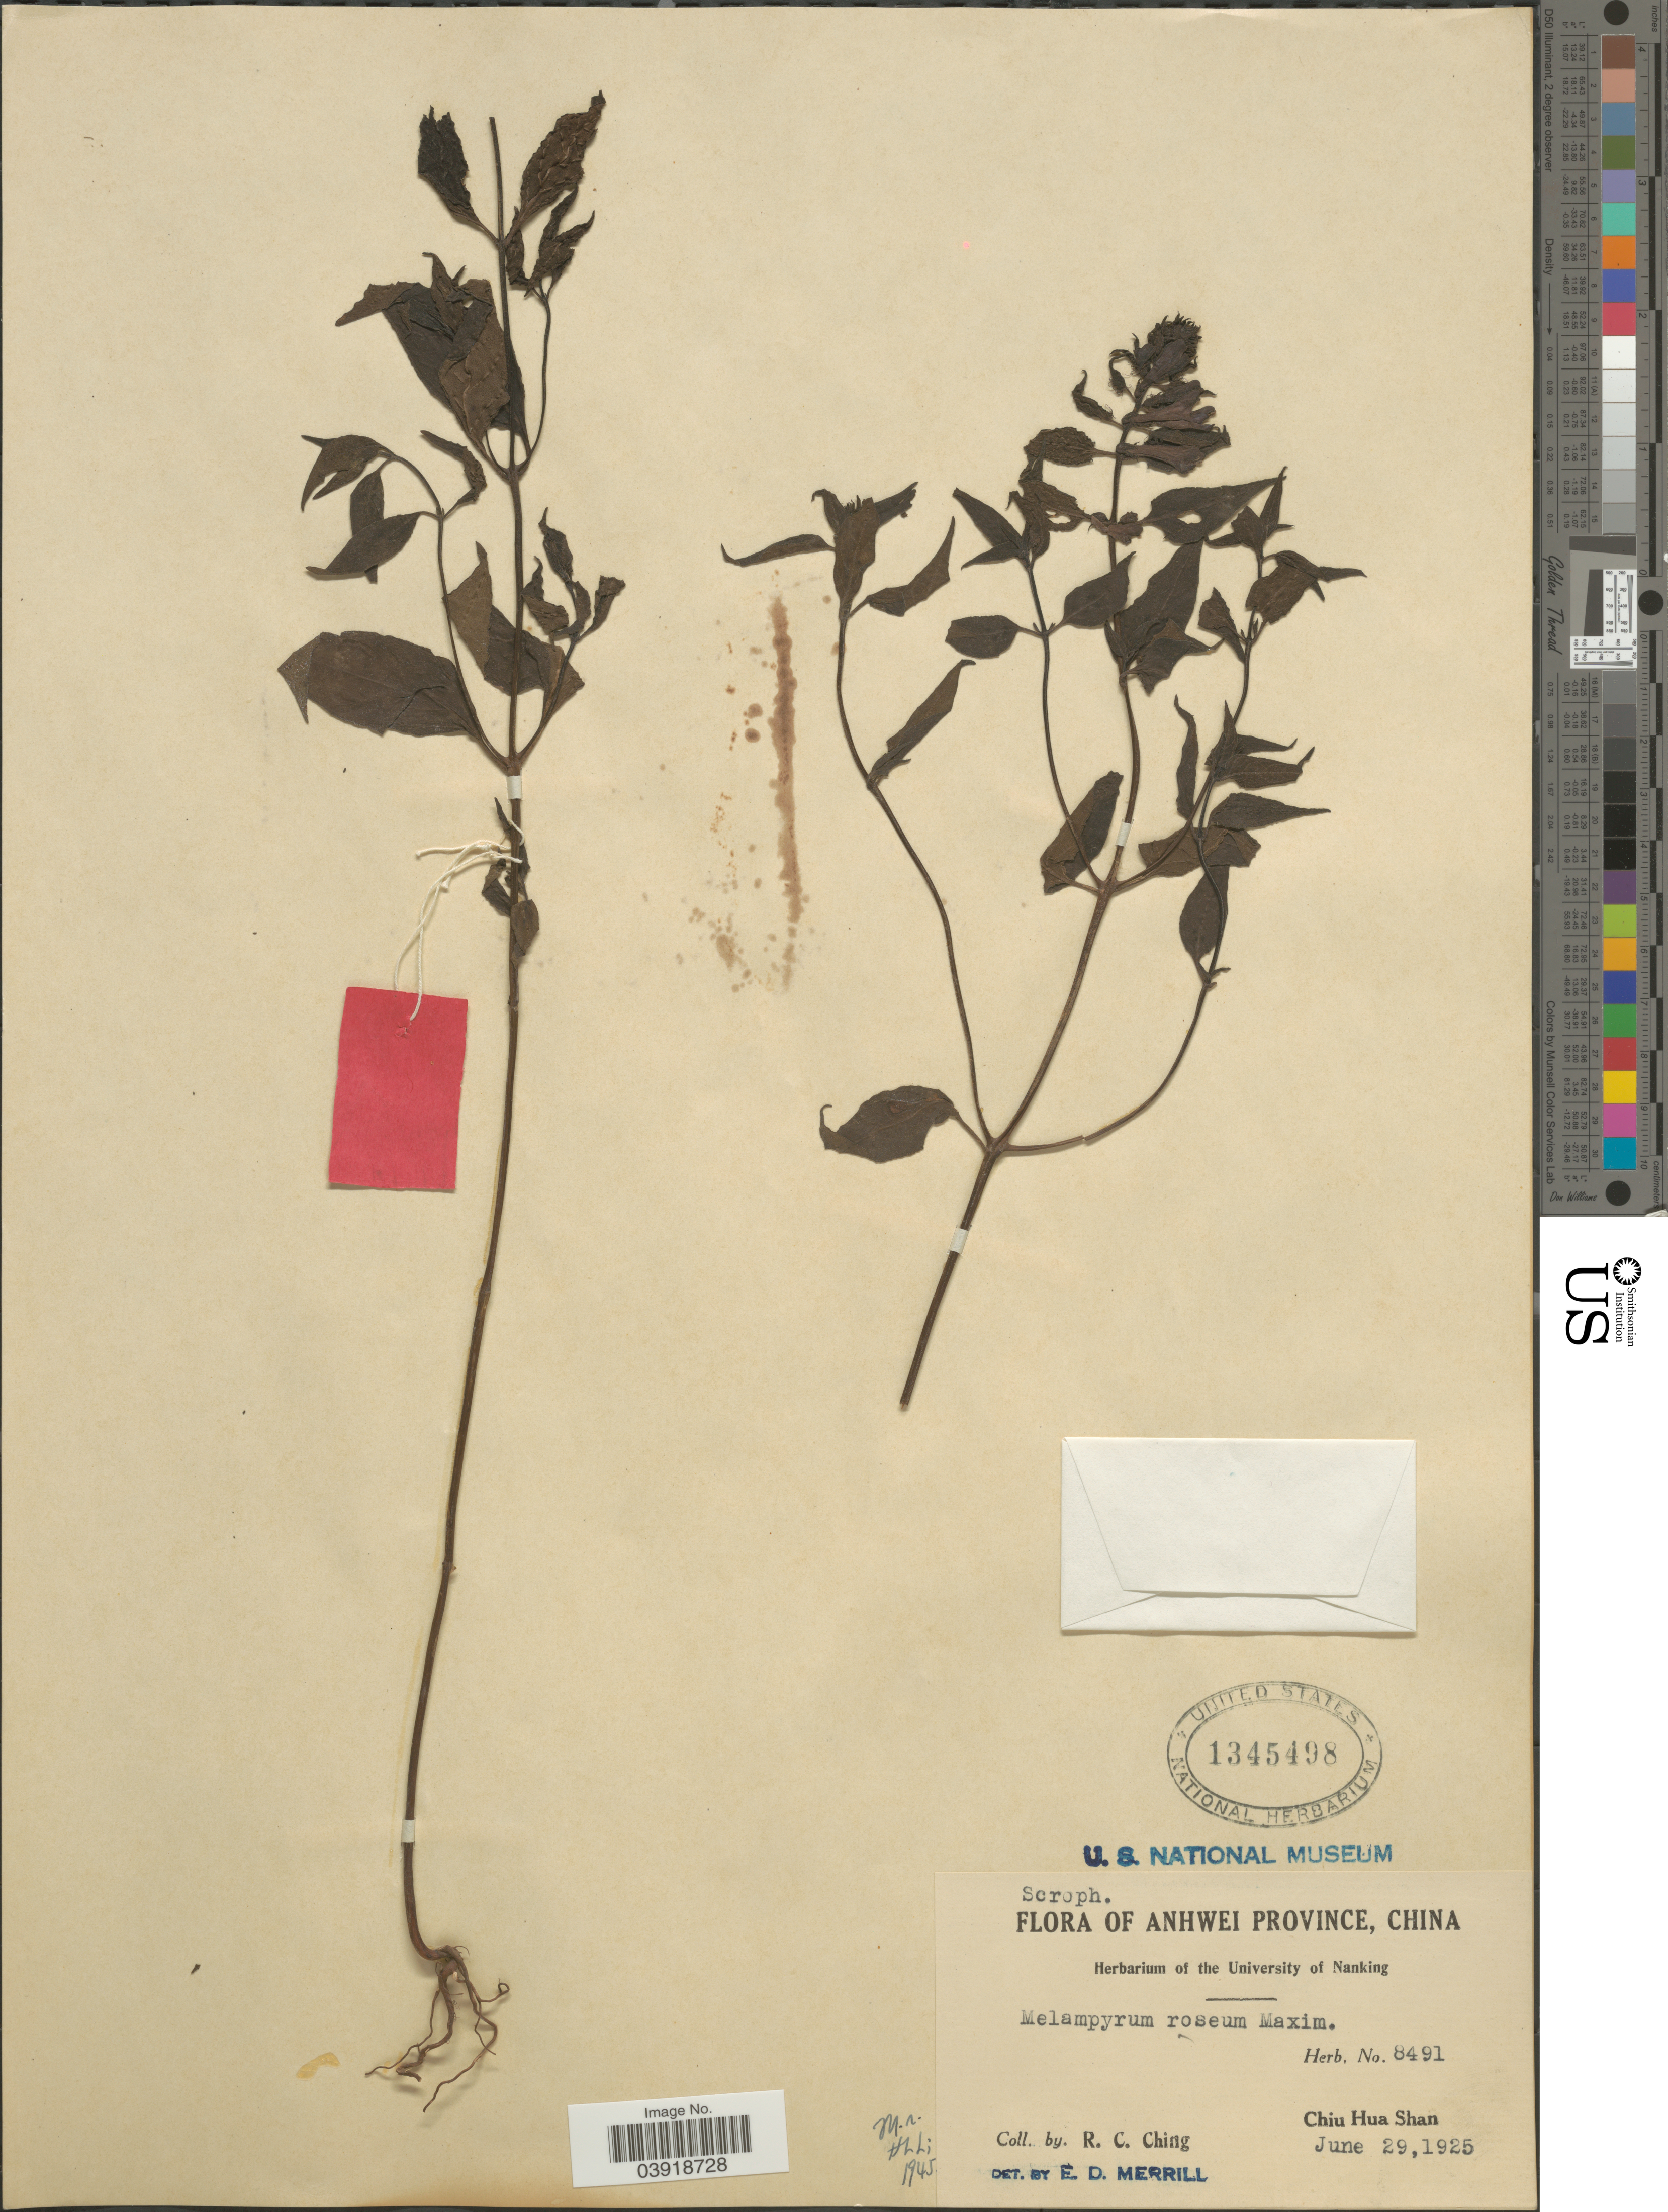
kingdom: Plantae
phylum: Tracheophyta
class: Magnoliopsida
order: Lamiales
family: Orobanchaceae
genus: Melampyrum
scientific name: Melampyrum roseum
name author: Maxim.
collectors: R. C. Ching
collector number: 8491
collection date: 1925-06-29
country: China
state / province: Anhui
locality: Anhwei Province. Chiu Hua Shan.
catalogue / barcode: US 1345498